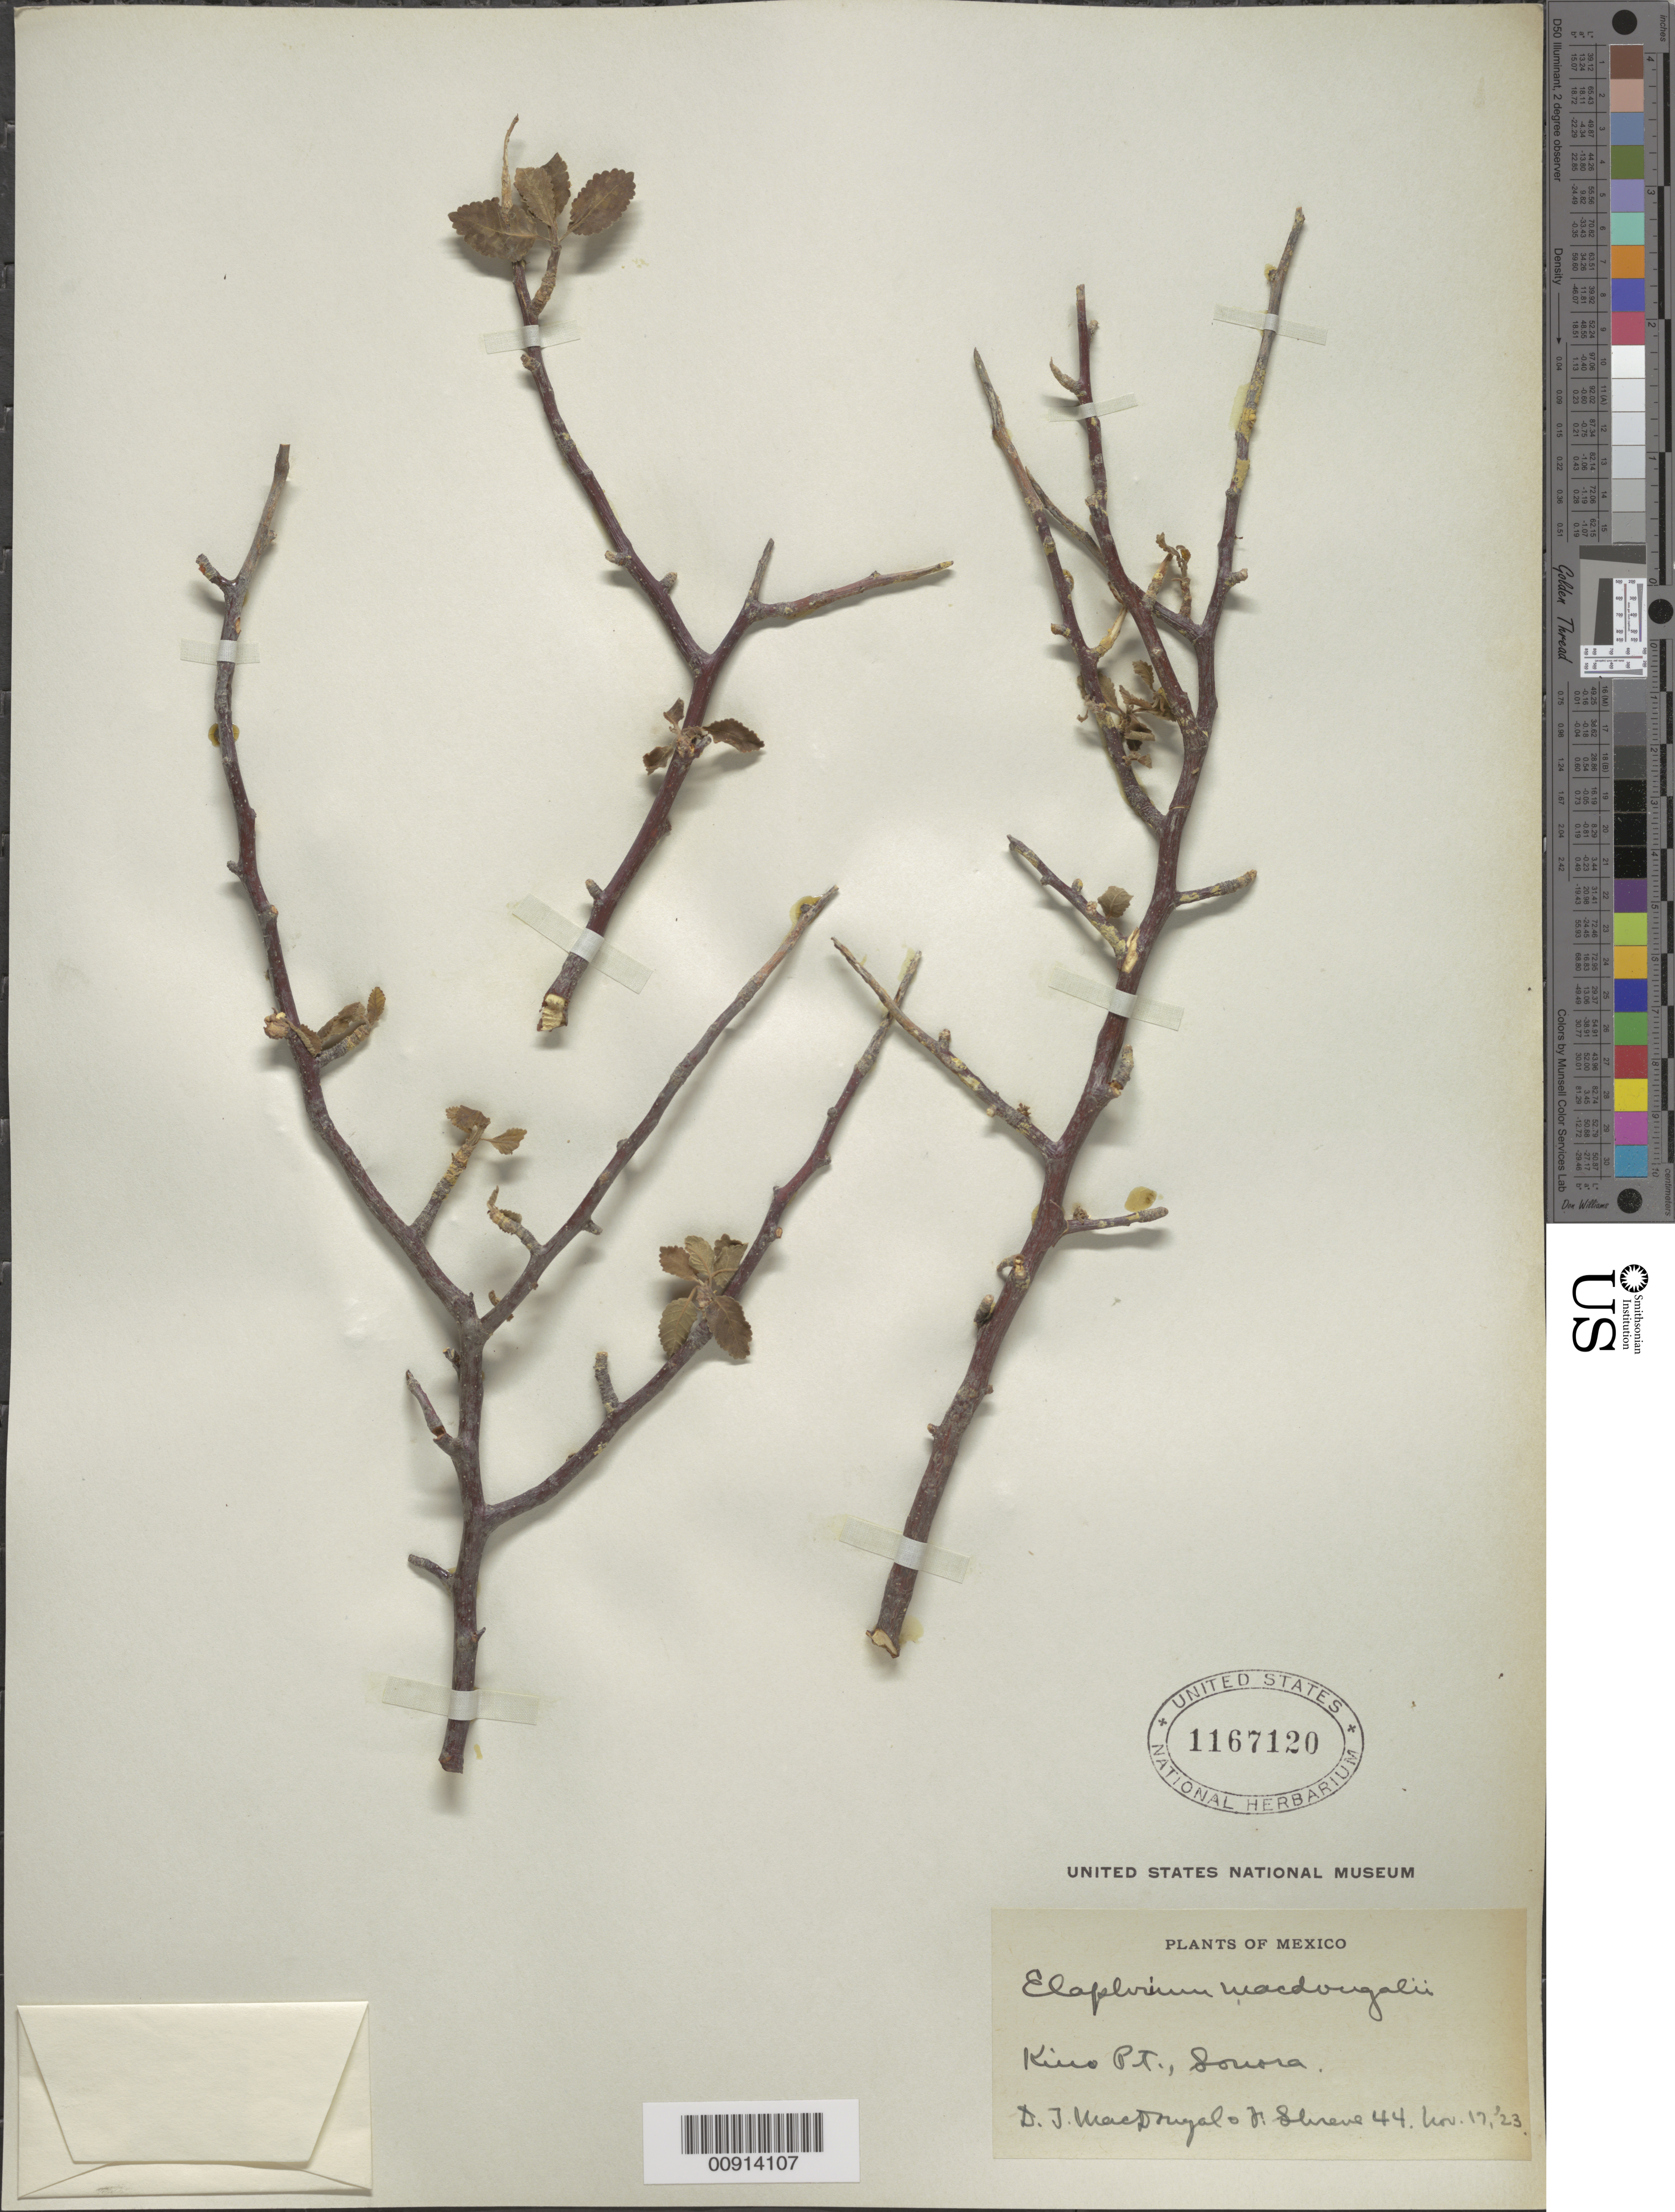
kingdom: Plantae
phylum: Tracheophyta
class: Magnoliopsida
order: Sapindales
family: Burseraceae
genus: Bursera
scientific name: Bursera hindsiana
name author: (Benth.) Engl.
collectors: D. T. MacDougal & F. Shreve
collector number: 44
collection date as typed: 17 Nov 1923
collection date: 1923-11-17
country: Mexico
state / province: Sonora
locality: Kino Pt., Sonora.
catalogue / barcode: US 1167120